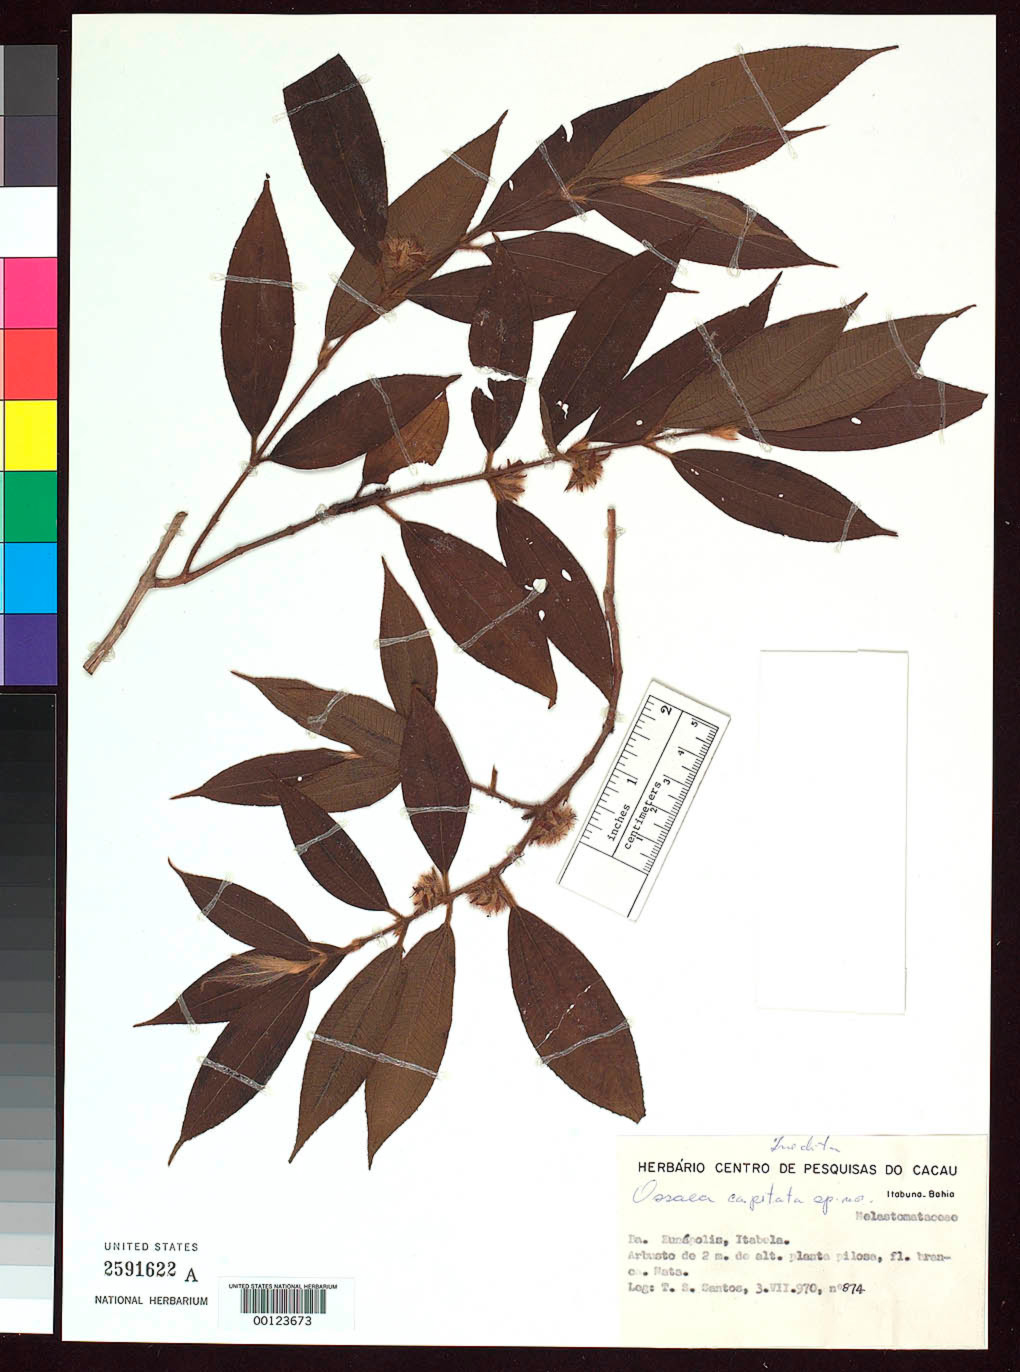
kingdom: Plantae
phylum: Tracheophyta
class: Magnoliopsida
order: Myrtales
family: Melastomataceae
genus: Ossaea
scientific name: Ossaea capitata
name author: Davinha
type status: Isotype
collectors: T. S. Santos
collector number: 874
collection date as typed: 03 Jul 1970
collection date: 1970-07-03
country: Brazil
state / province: Bahia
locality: Eunapolis, Itabela.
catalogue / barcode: US 2591622A